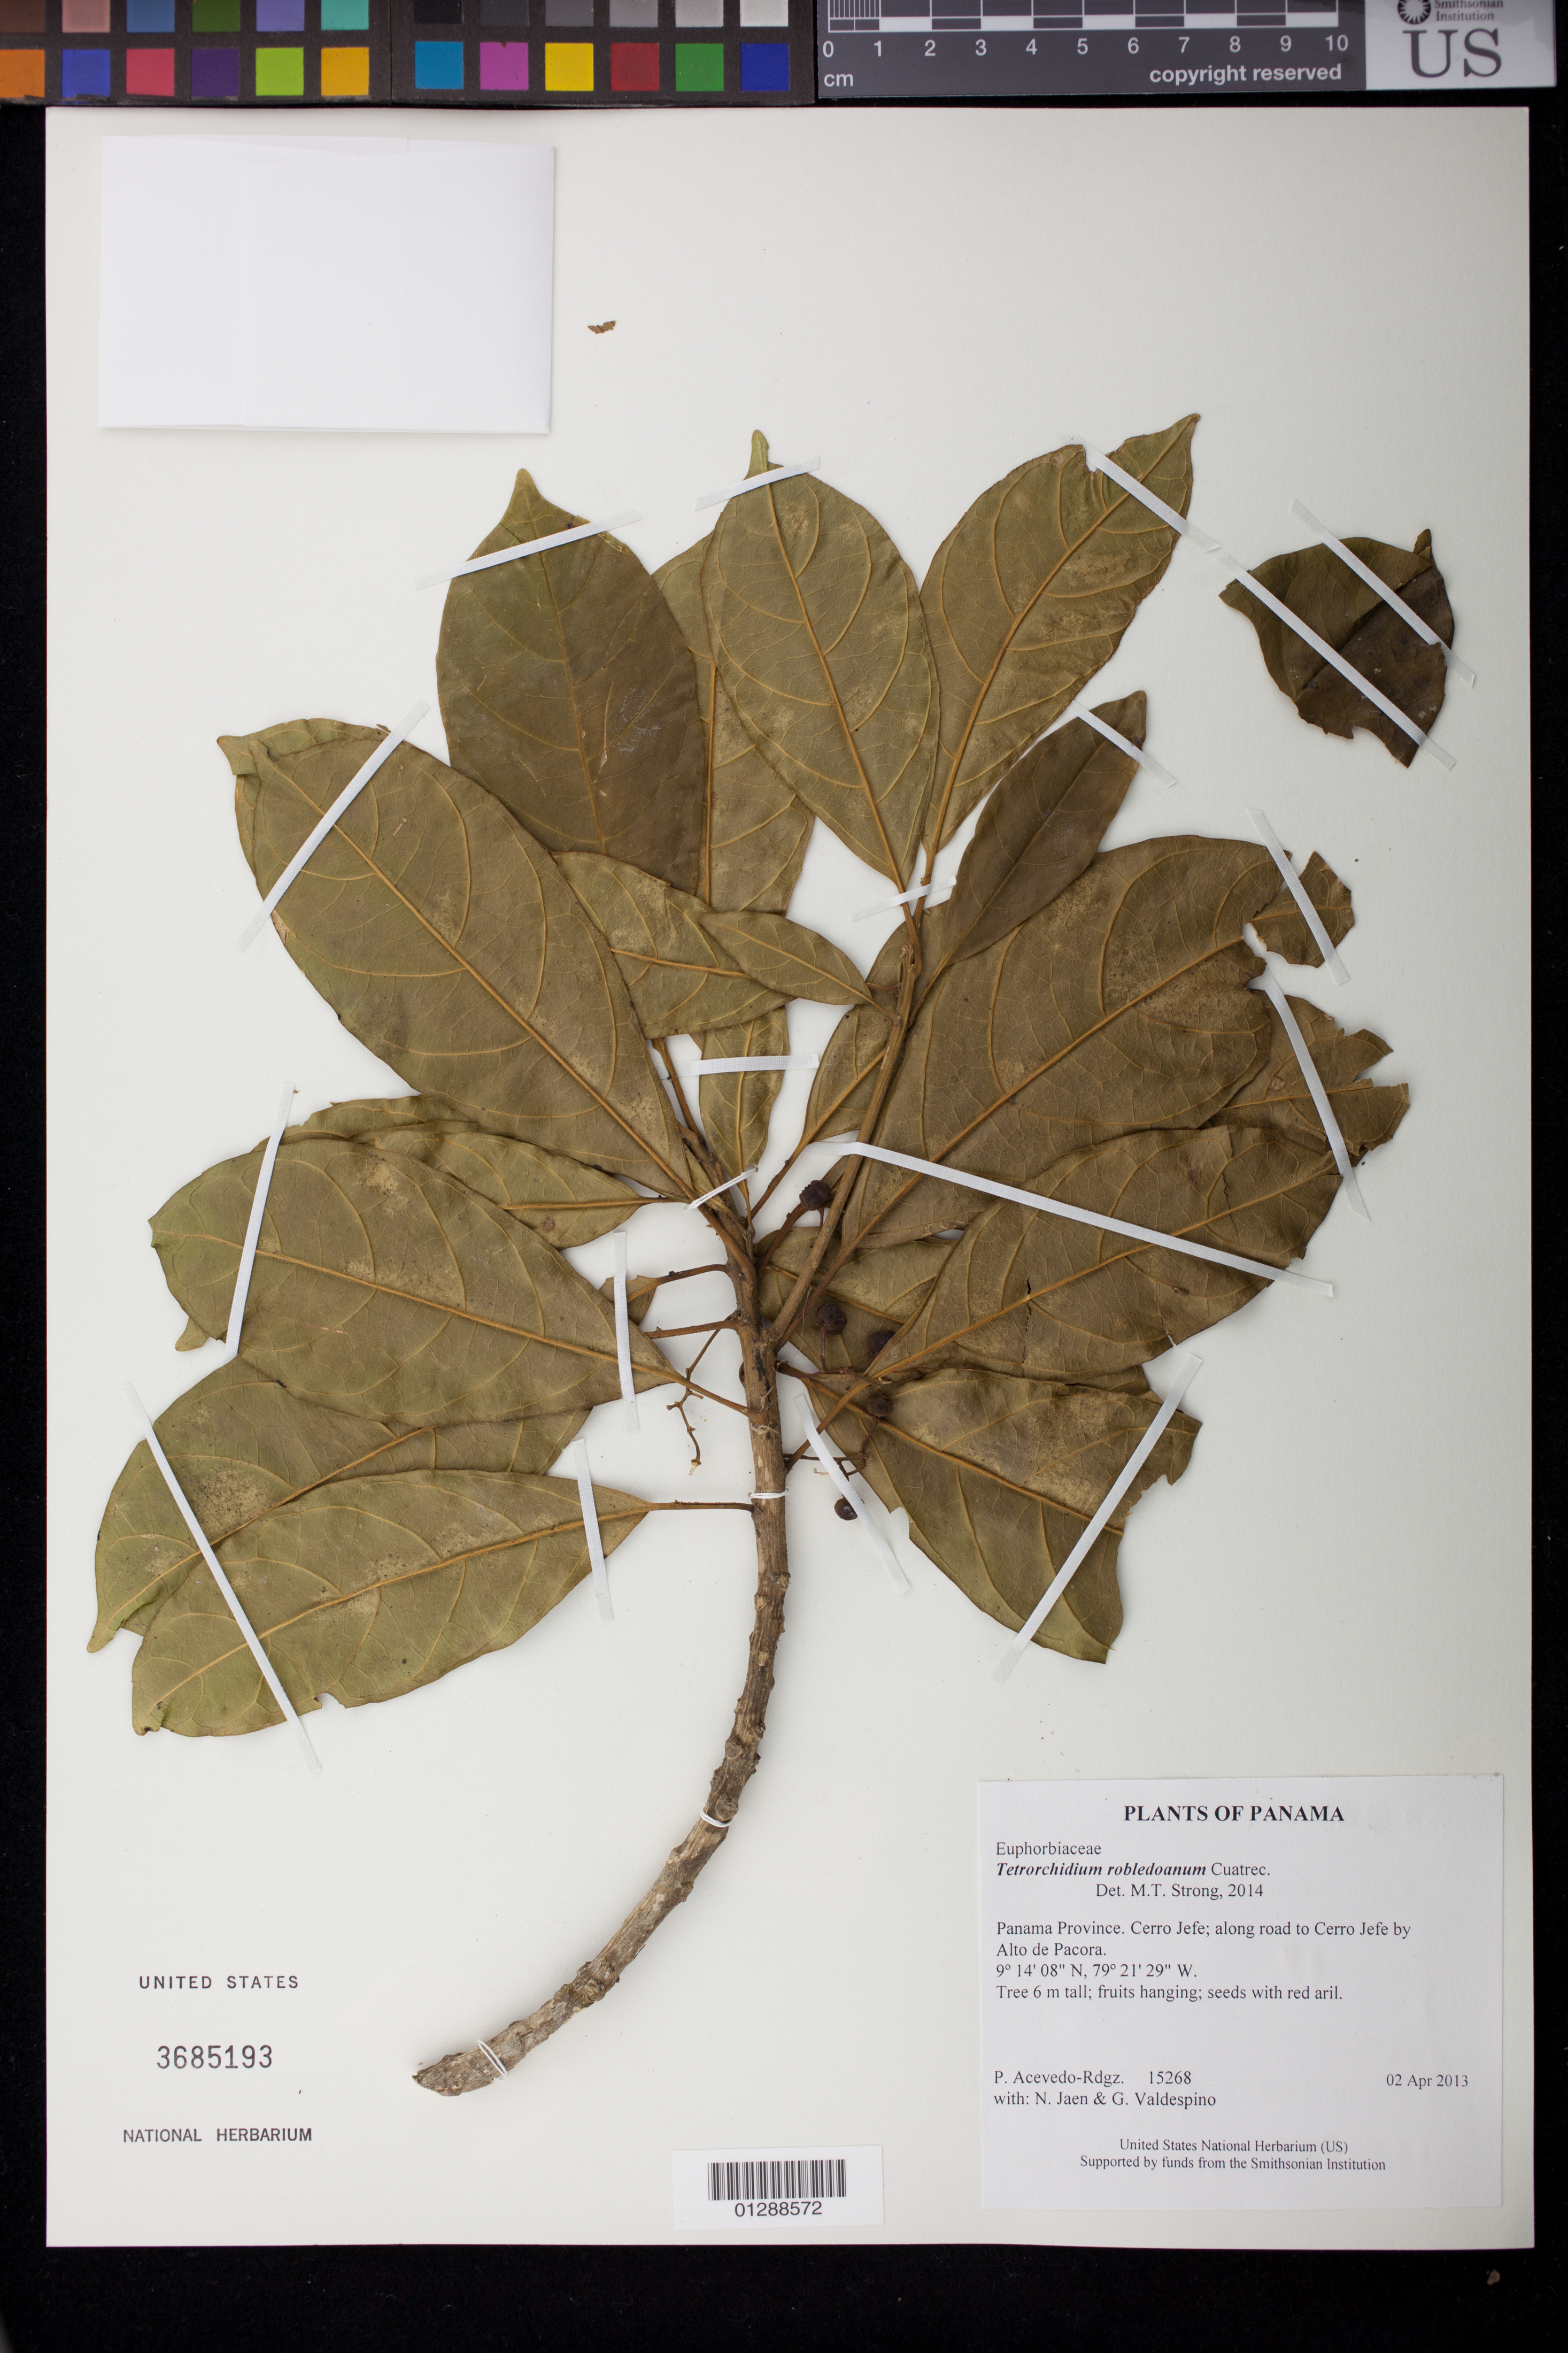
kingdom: Plantae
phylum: Tracheophyta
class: Magnoliopsida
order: Malpighiales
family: Euphorbiaceae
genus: Tetrorchidium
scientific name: Tetrorchidium trichotocarpum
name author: McPherson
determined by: Wurdack, Kenneth J., (US), Smithsonian Institution - National Museum of Natural History (UNITED STATES)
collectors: P. Acevedo-Rodr., N. Jaén & G. Valdespino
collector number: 15268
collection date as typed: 02 Apr 2013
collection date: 2013-04-02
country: Panama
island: Panama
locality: Cerro Jefe; along road to Cerro Jefe by Alto de Pacora.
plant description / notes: US, PMA, SCZ, NY, MO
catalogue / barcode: US 3685193